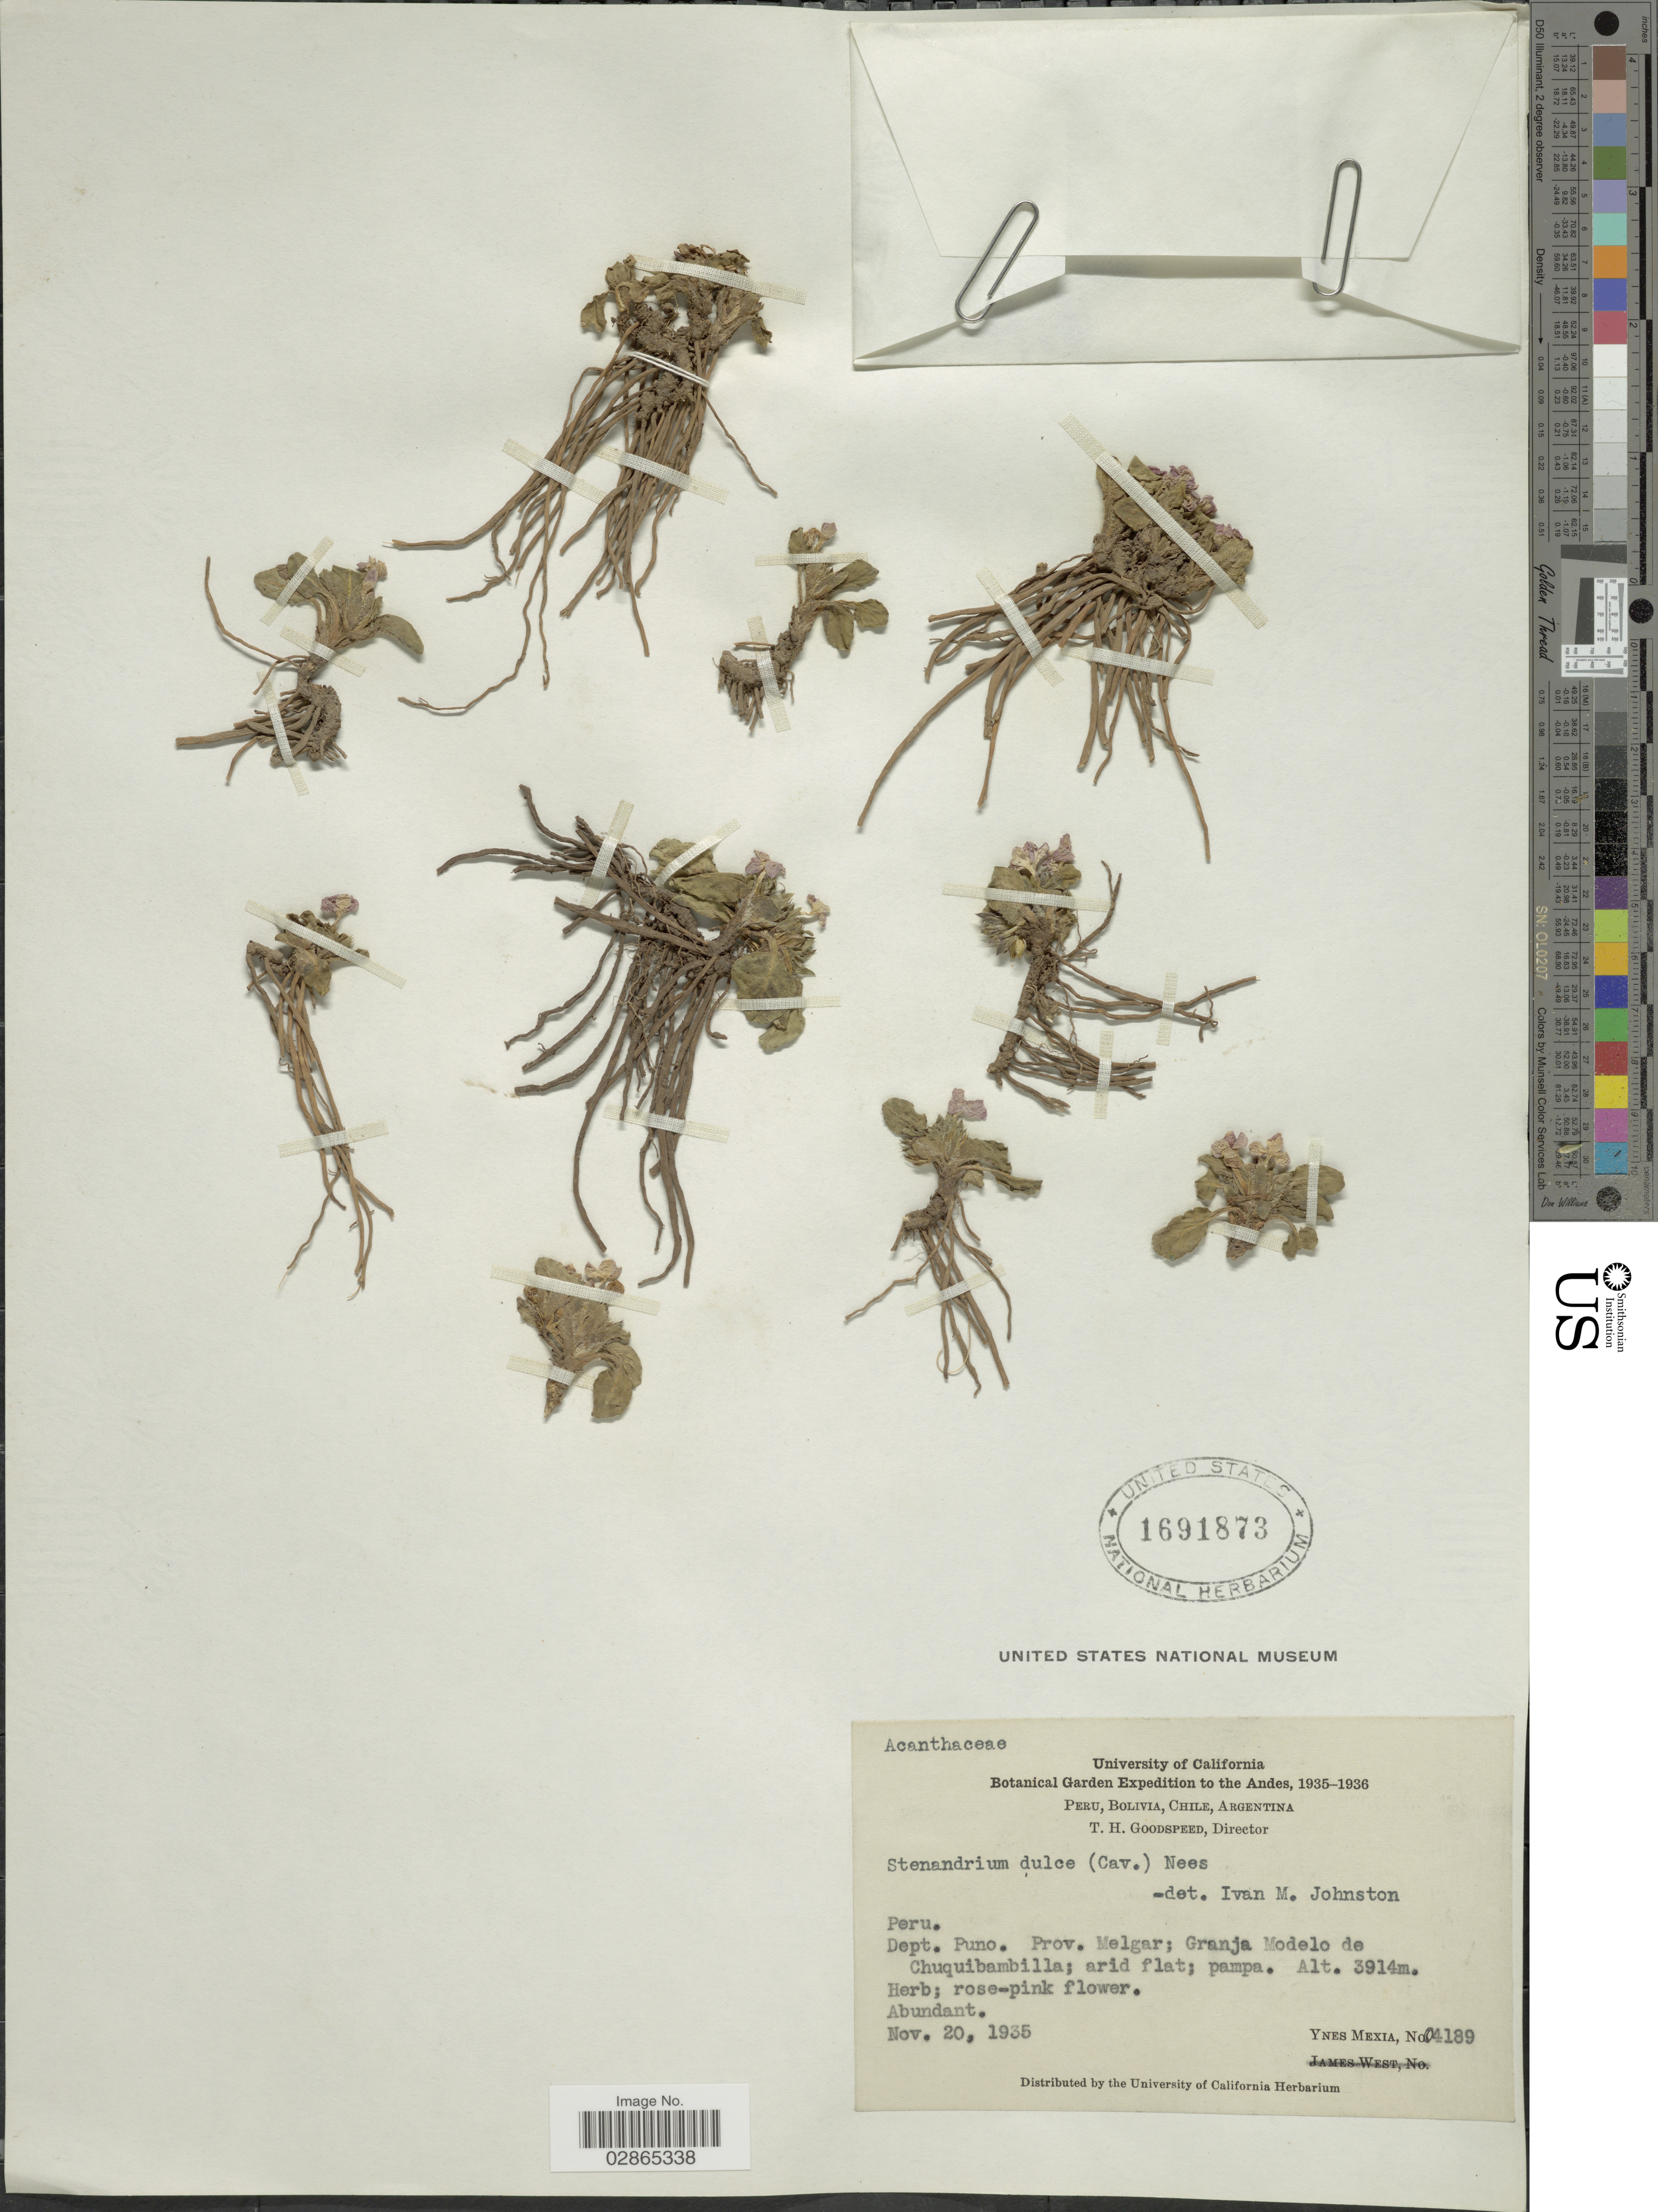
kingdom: Plantae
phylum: Tracheophyta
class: Magnoliopsida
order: Lamiales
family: Acanthaceae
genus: Stenandrium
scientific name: Stenandrium dulce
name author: (Cav.) Nees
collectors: Y. Mexia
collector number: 4189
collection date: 1935-11-20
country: Peru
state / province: Puno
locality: Dept. Puno. Prov. Melgar; Granja Modelo de Chuquibambilla.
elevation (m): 3914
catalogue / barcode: US 1691873